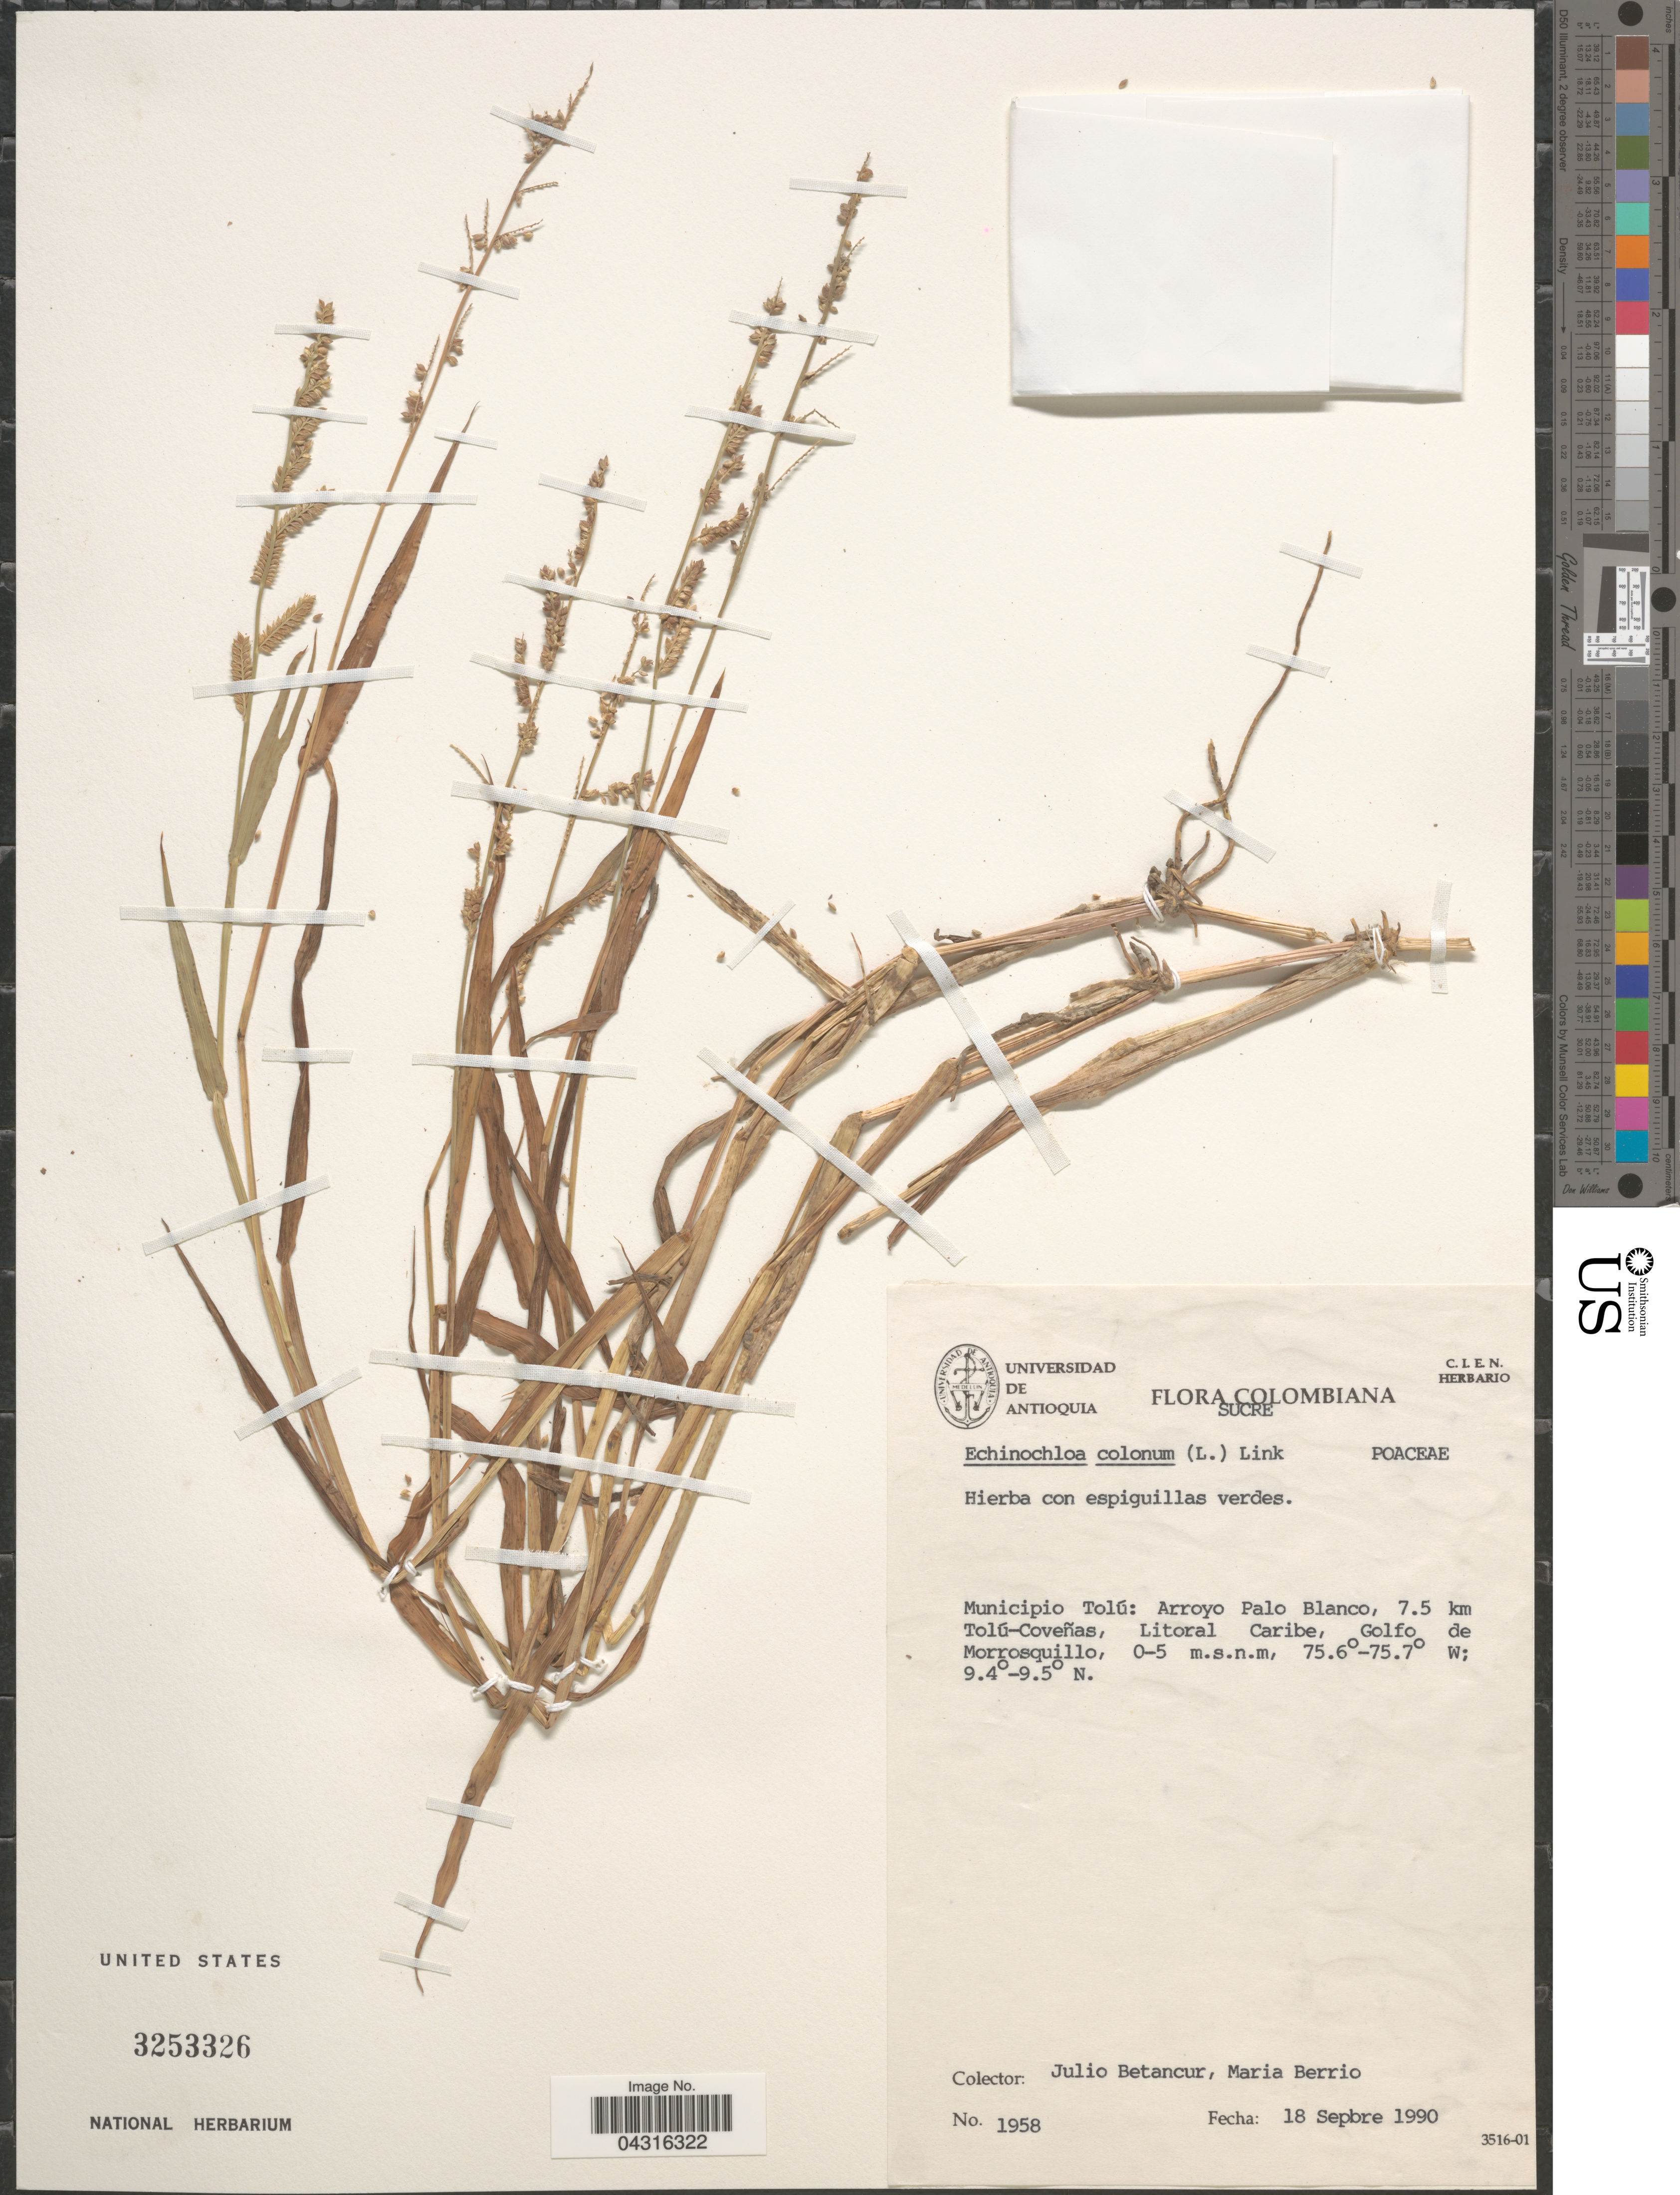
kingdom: Plantae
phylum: Tracheophyta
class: Liliopsida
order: Poales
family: Poaceae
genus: Echinochloa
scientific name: Echinochloa colona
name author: (L.) Link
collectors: J. Betancur & M. Berrio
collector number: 1958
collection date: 1990-09-18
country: Colombia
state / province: Sucre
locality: Municipio Tolú: Arroyo Palo Blanco, 7.5 km Tolú-Coveñas, Litoral Caribe, Golfo de Morrosquillo.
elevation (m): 0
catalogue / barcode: US 3253326